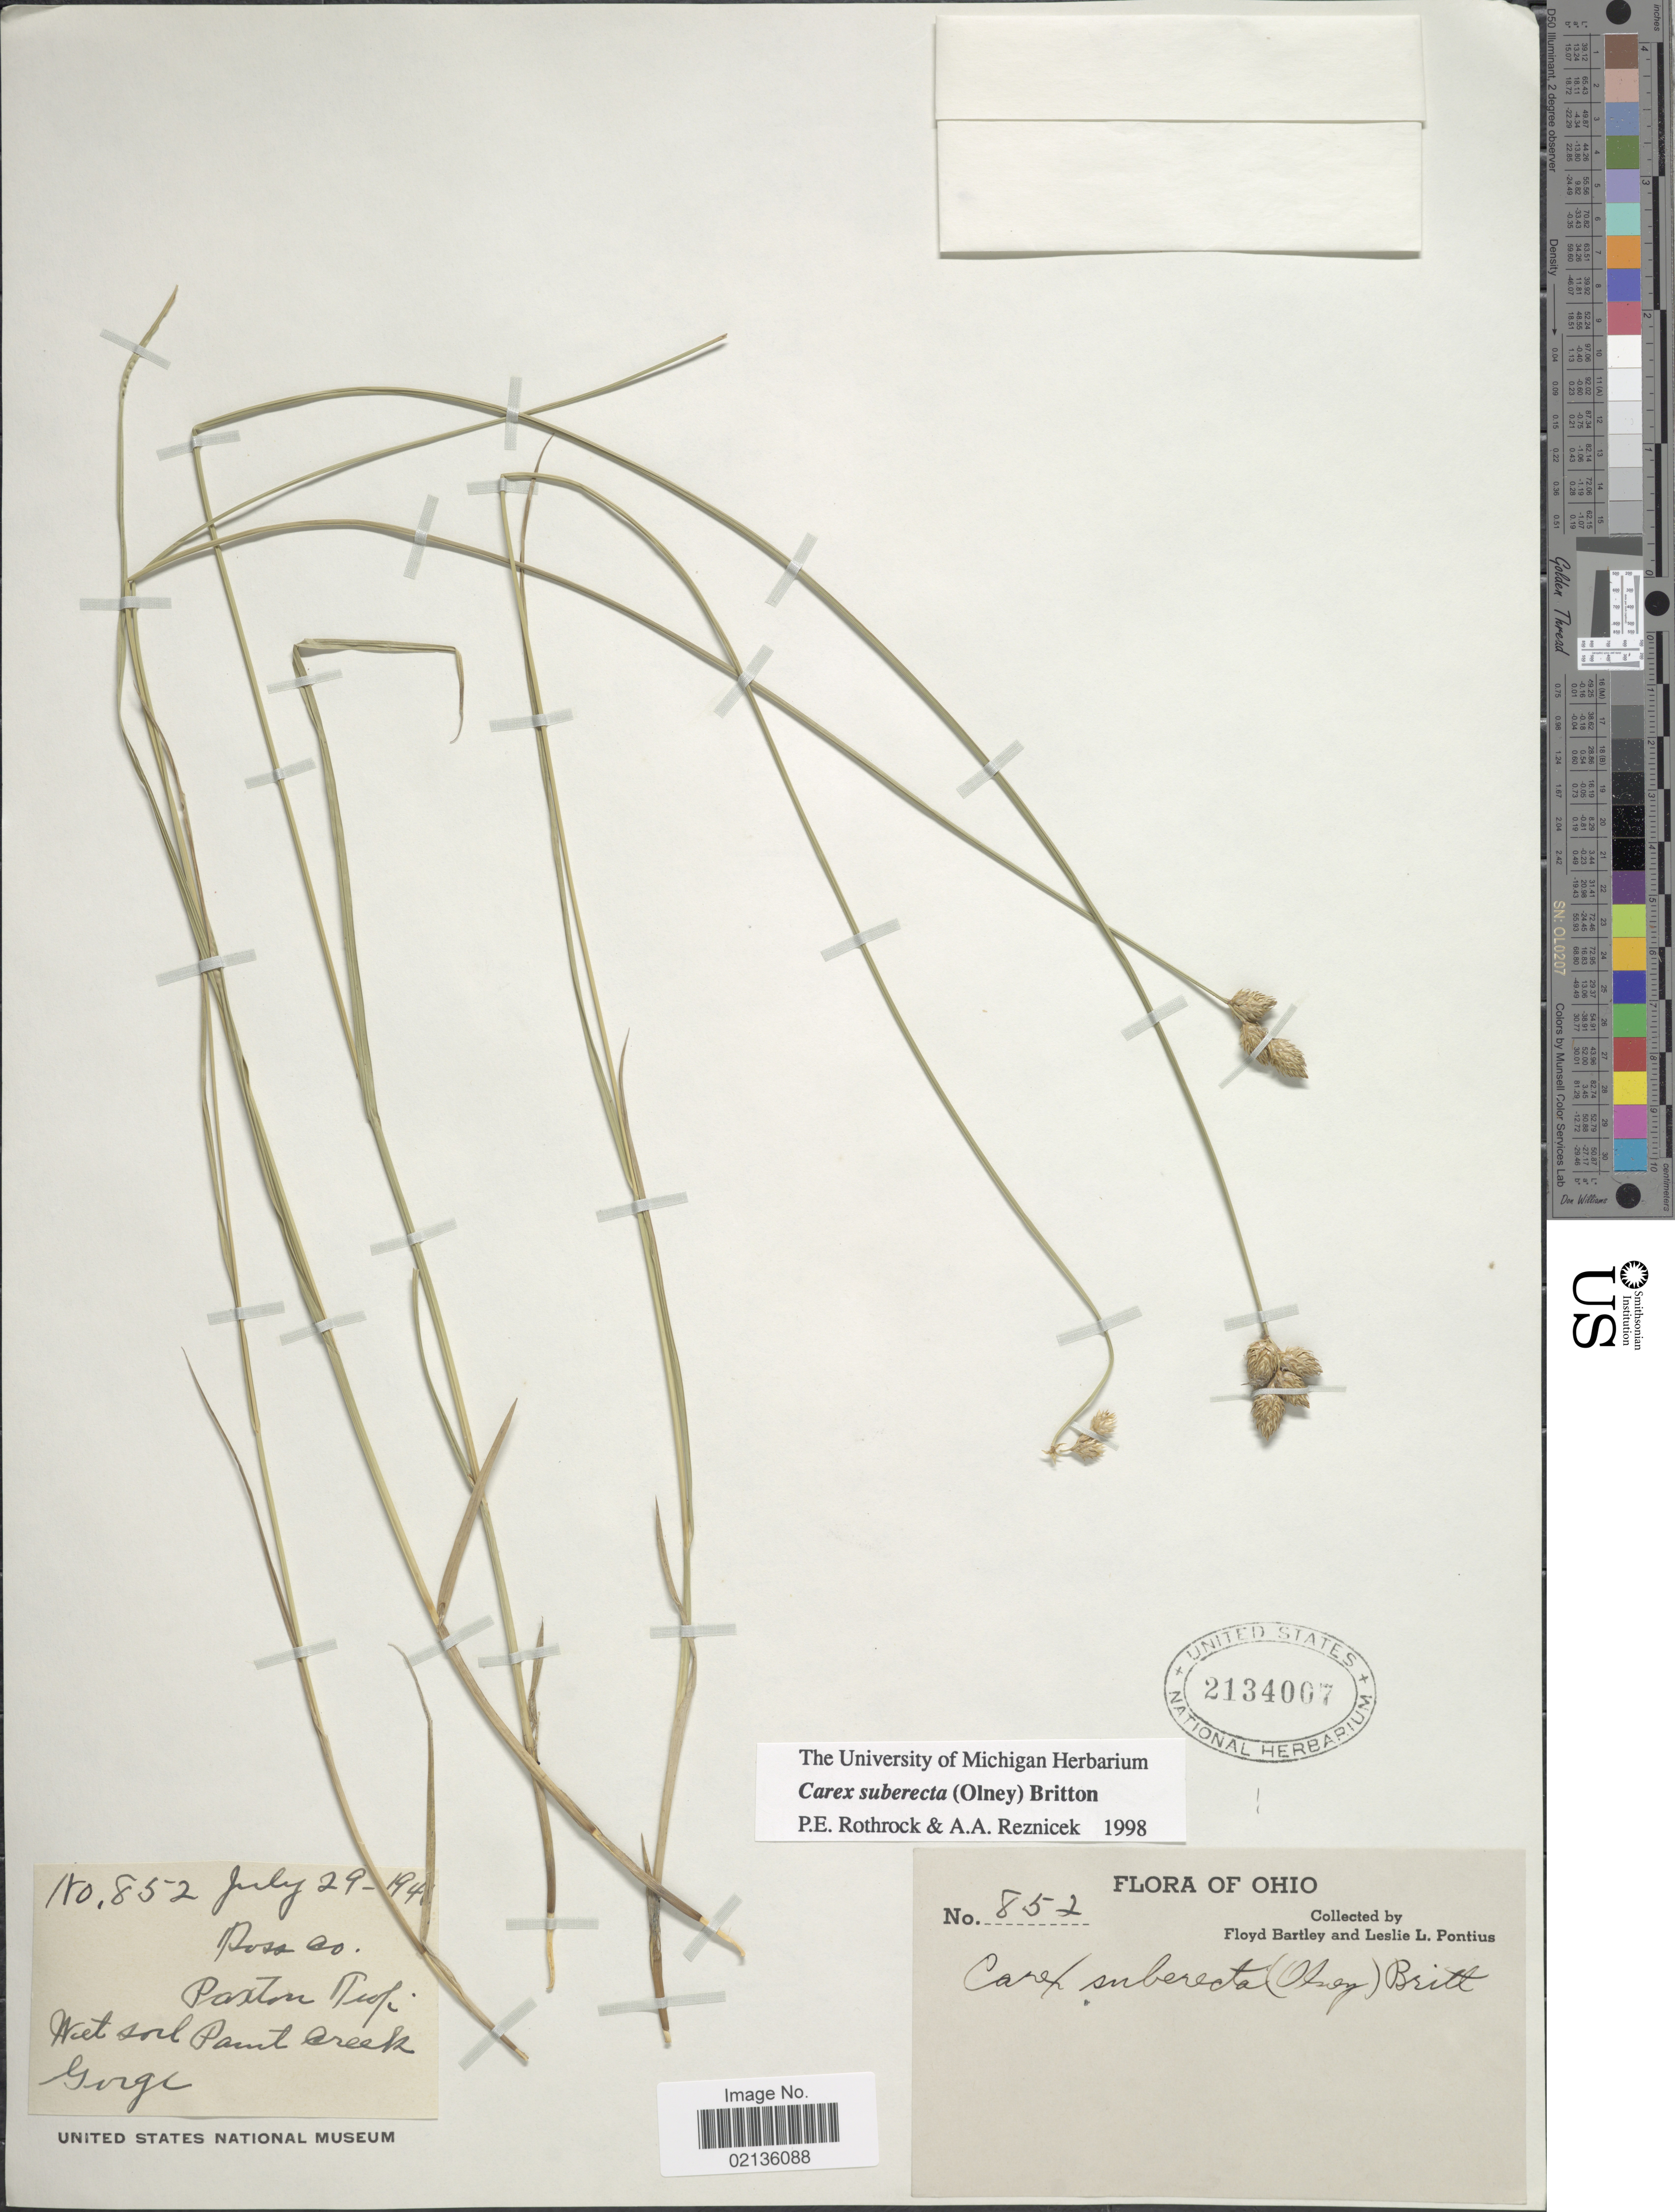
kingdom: Plantae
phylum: Tracheophyta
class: Liliopsida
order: Poales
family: Cyperaceae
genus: Carex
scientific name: Carex suberecta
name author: (Olney) Britton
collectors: F. Bartley & L. Pontius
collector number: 852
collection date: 1940-07-29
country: United States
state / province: Ohio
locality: Ross Co., Paxton Twp., Wet soil Paint Creek Gorge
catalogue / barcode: US 2134007